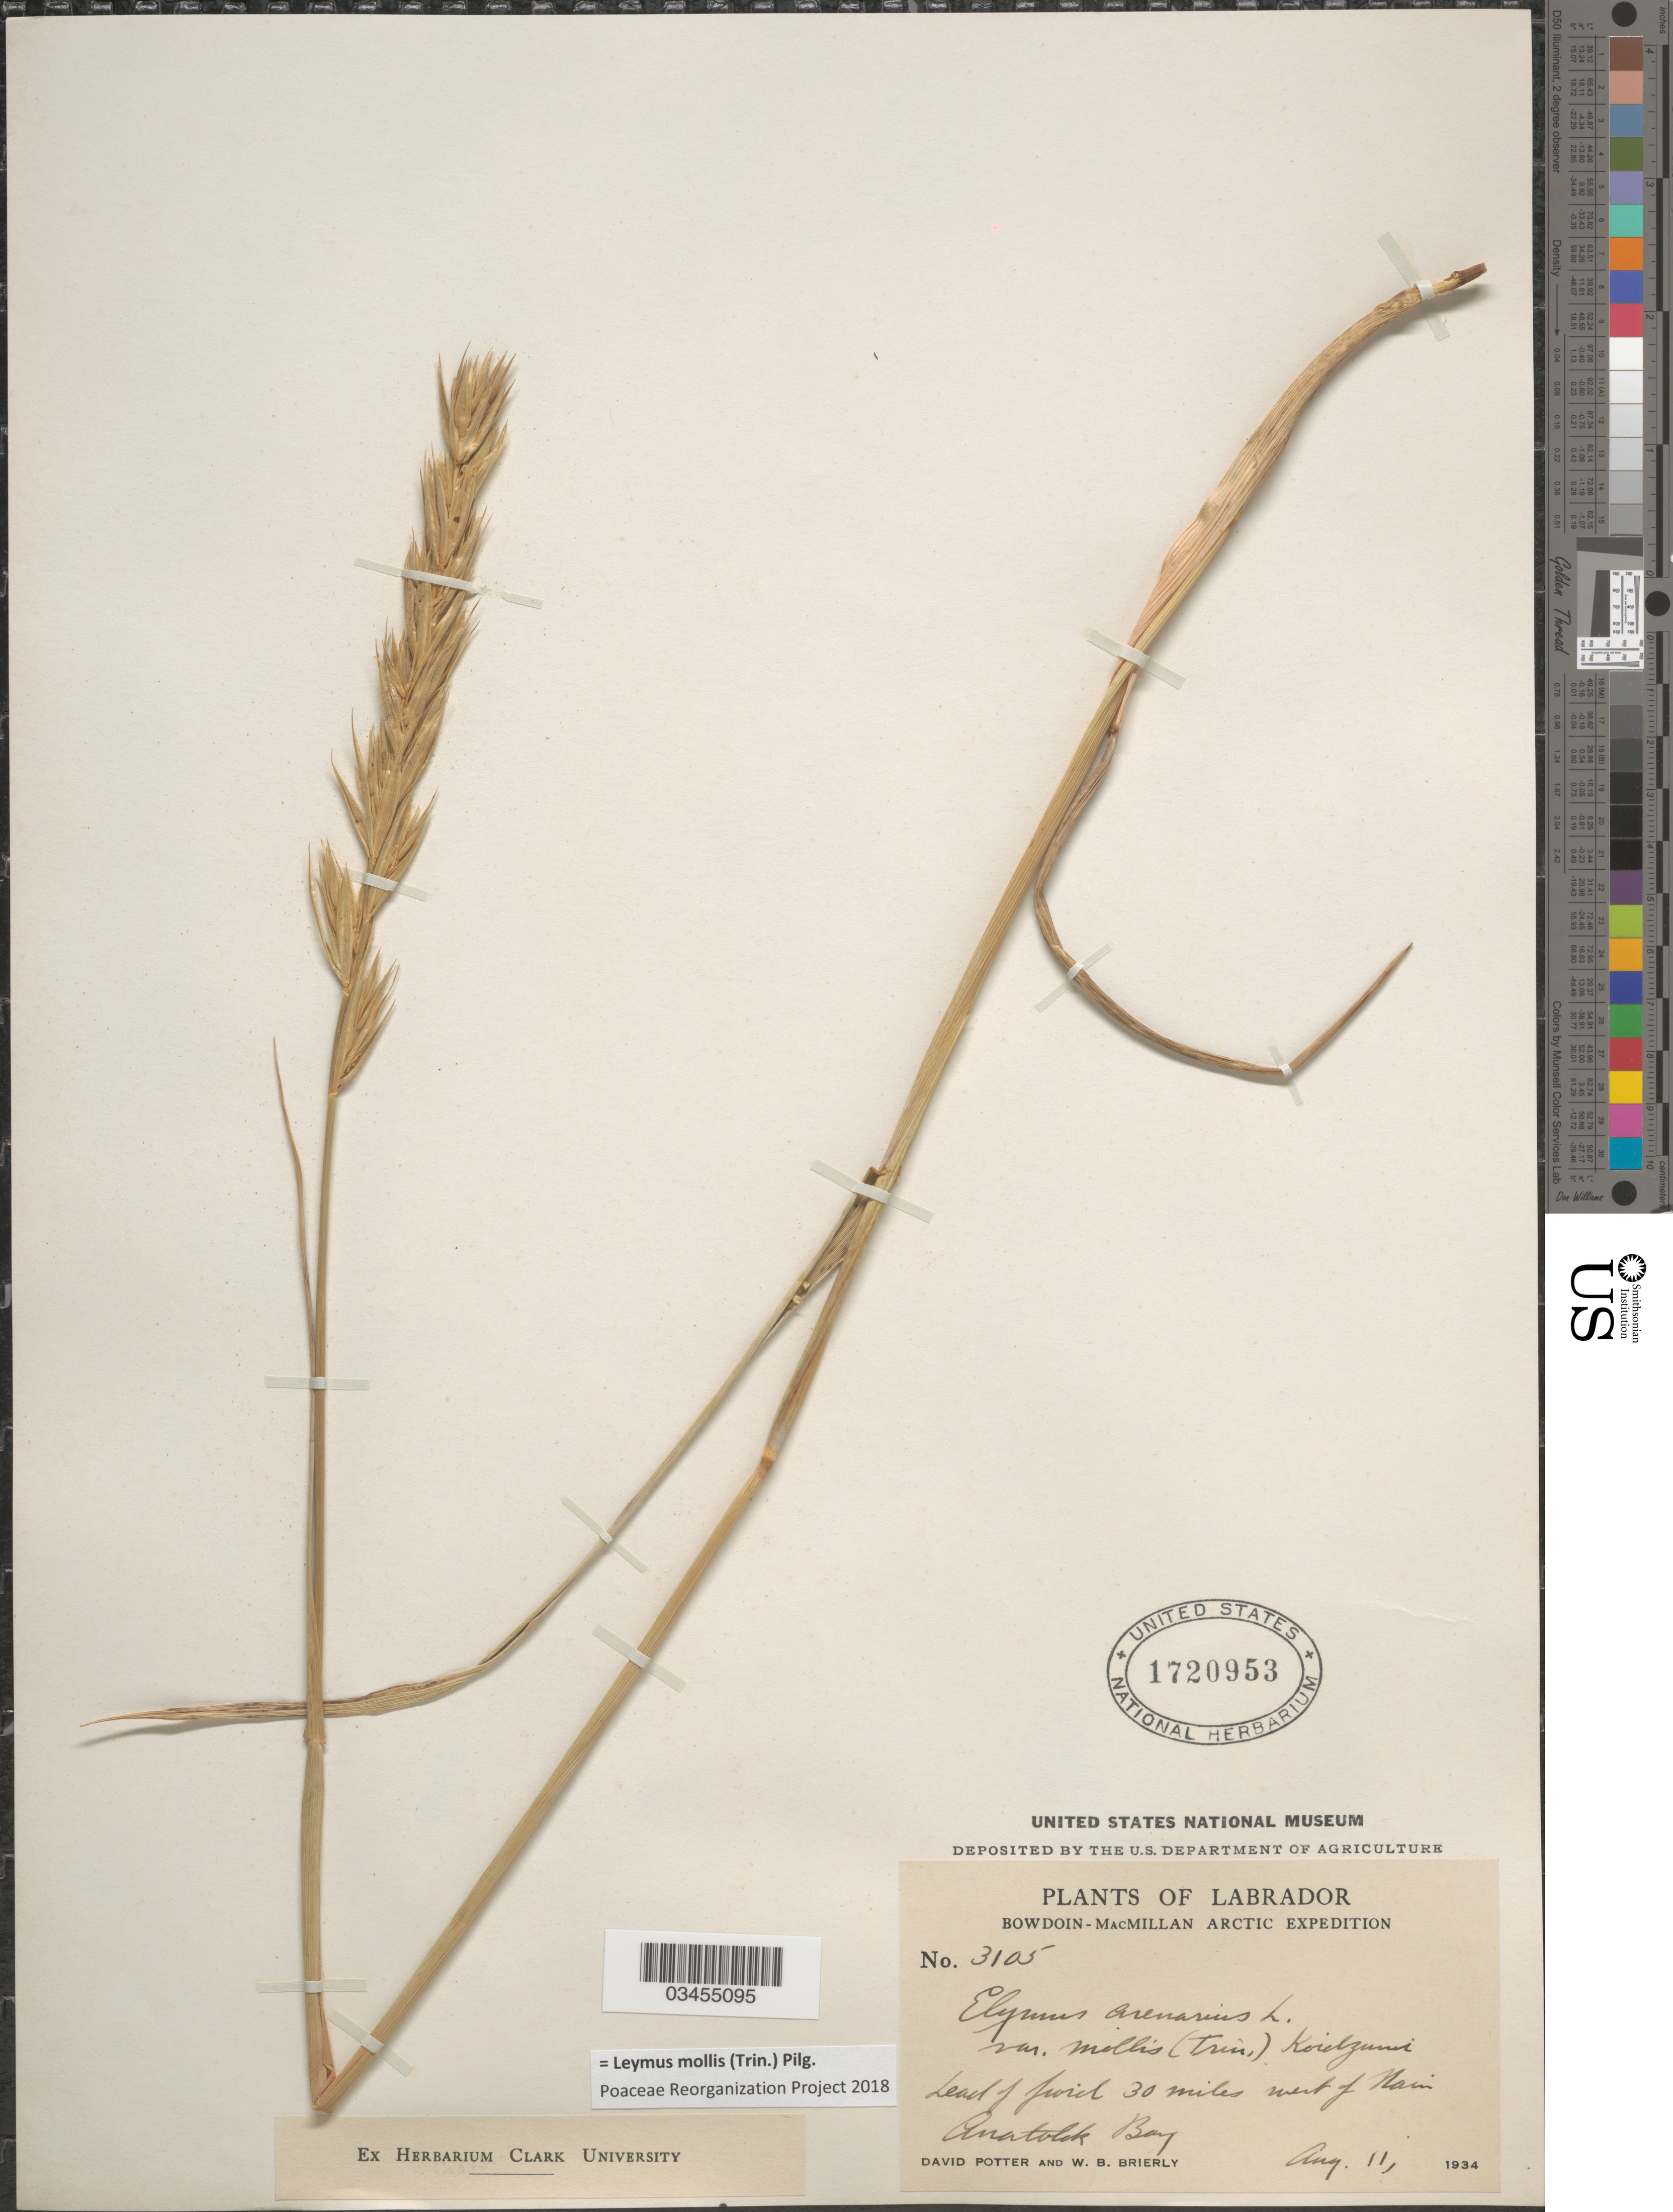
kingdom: Plantae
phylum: Tracheophyta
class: Liliopsida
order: Poales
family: Poaceae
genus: Leymus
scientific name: Leymus mollis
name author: (Trin.) Pilg.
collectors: D. Potter & W. Brierly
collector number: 3105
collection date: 1934-08-11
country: Canada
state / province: Newfoundland and Labrador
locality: Labrador. Bowdoin-MacMillan Arctic Expedition. Head of fiord 30 miles west of Nain Anatolok Bay.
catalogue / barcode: US 1720953